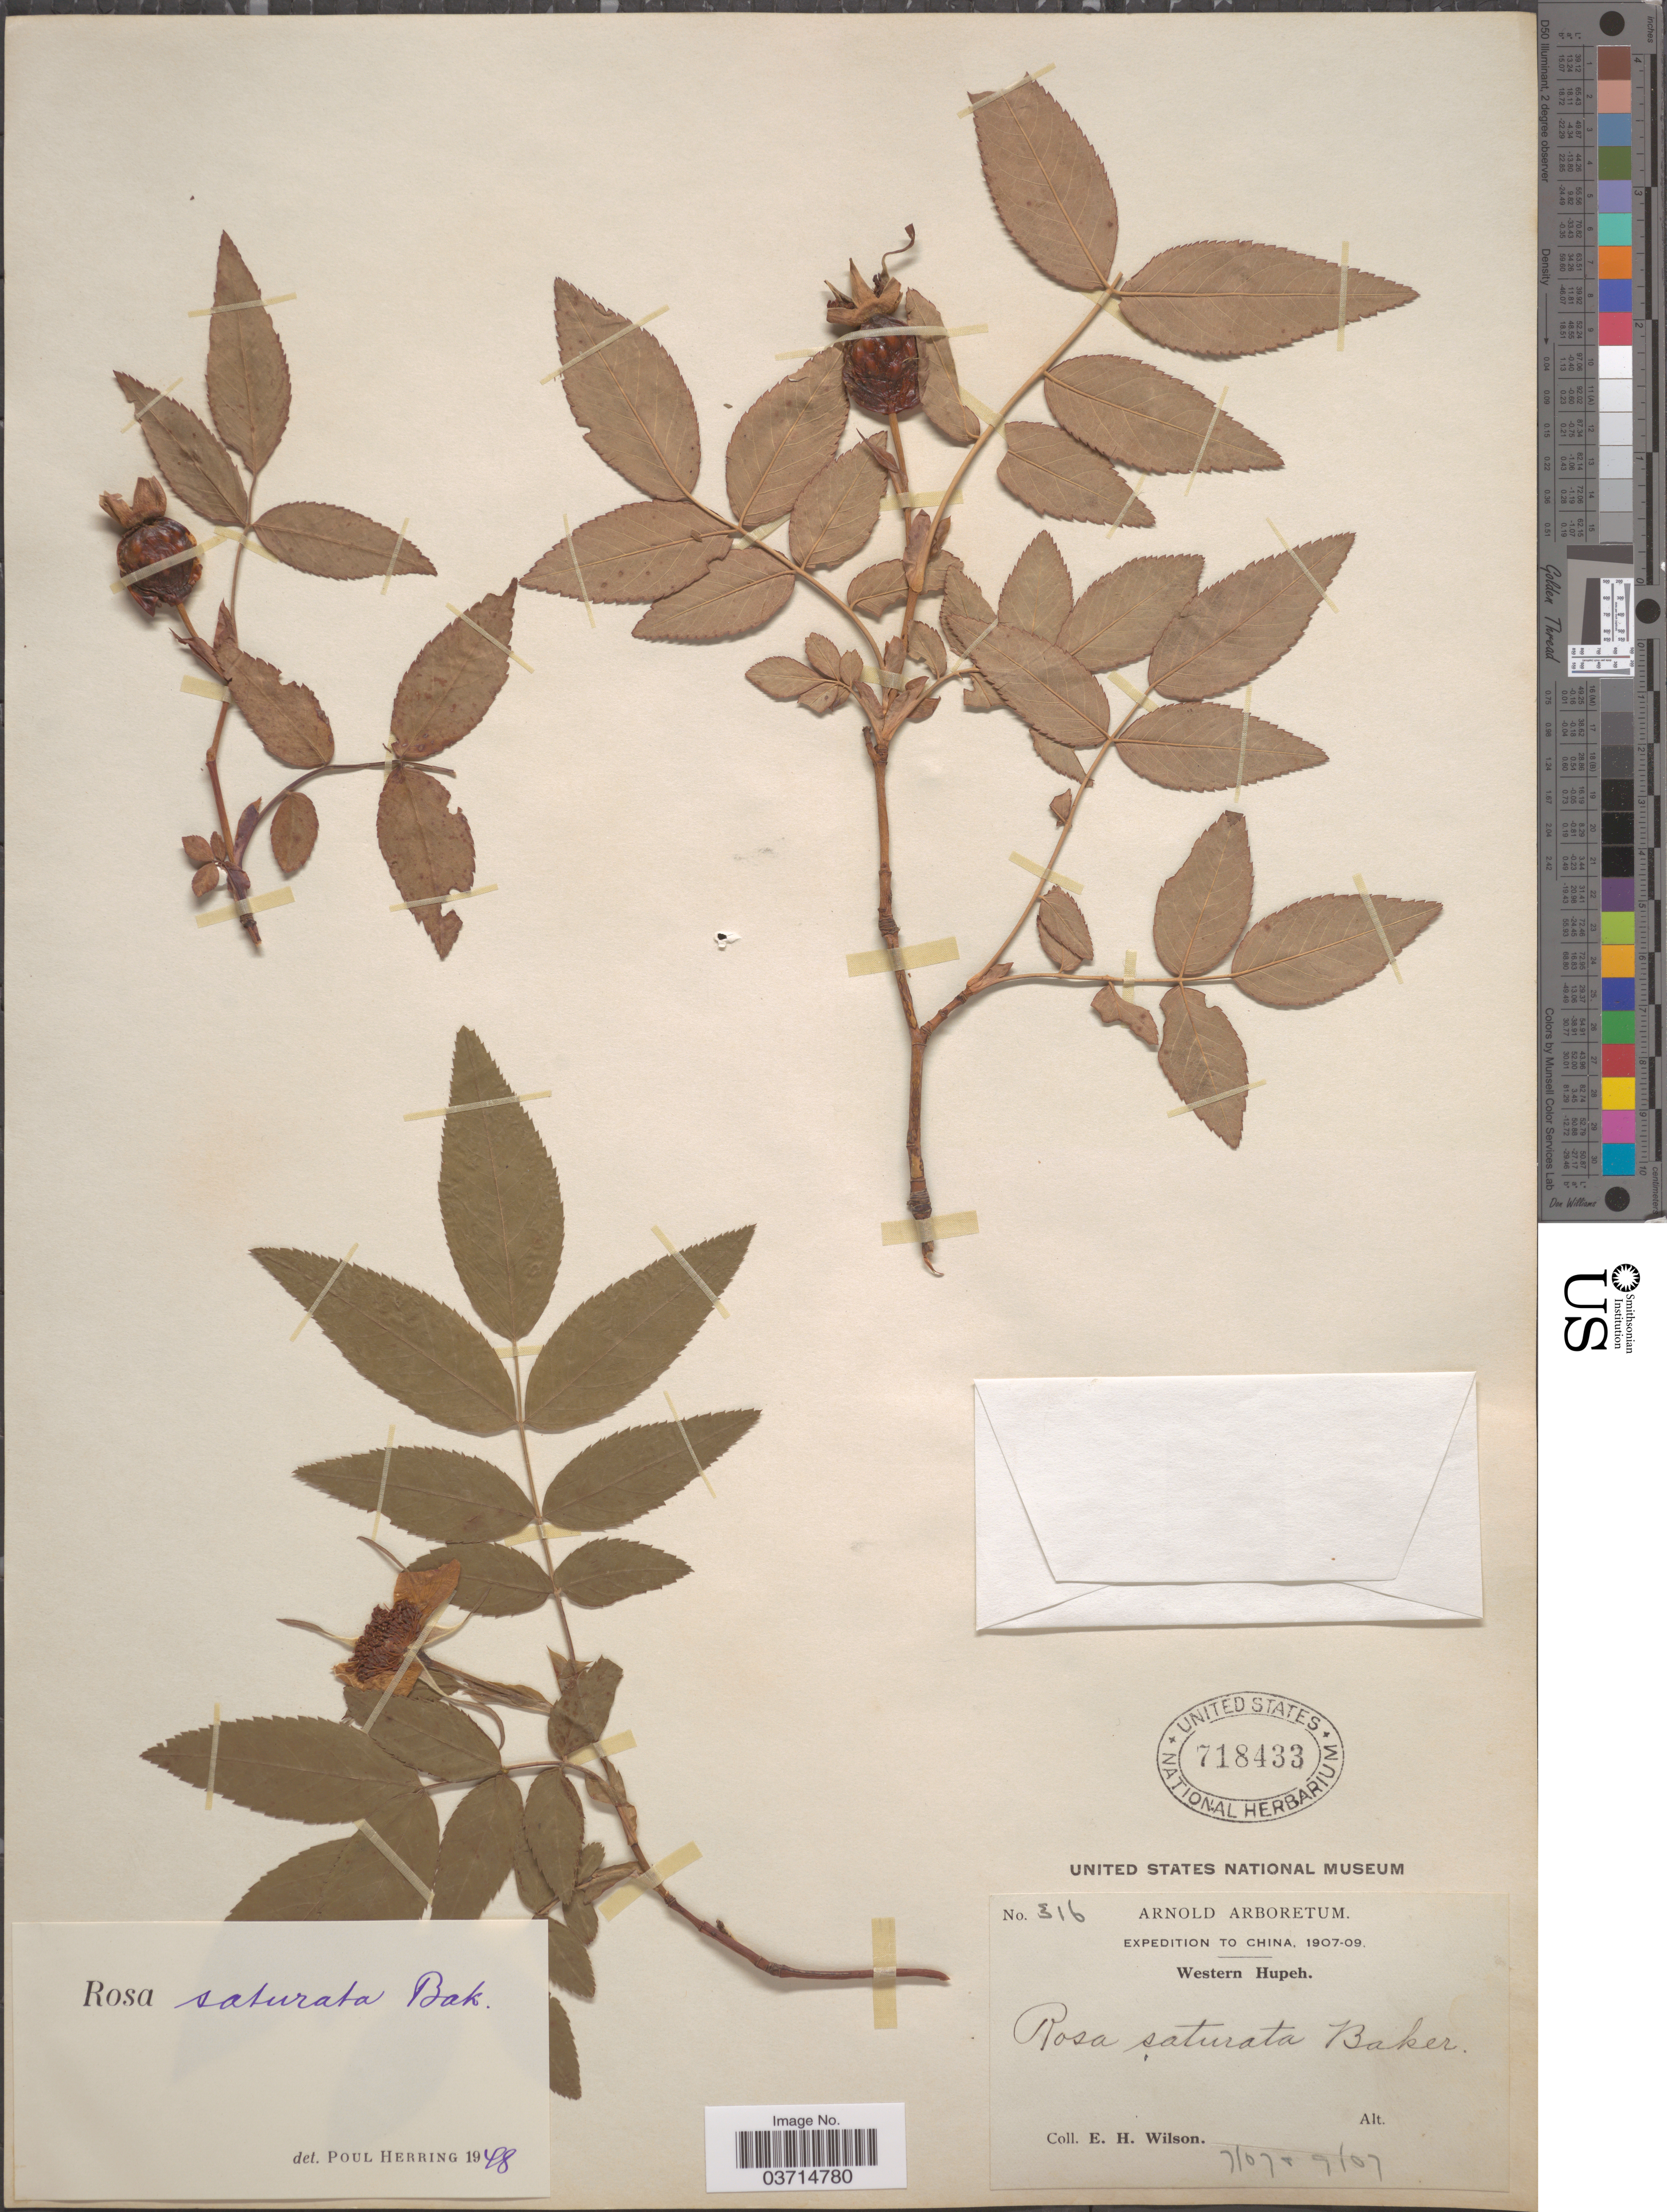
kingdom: Plantae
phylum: Tracheophyta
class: Magnoliopsida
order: Rosales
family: Rosaceae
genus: Rosa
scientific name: Rosa saturata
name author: Baker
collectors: E. Wilson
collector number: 316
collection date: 1907-07/1907-09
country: China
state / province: Hubei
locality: Western Hupeh.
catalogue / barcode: US 718433